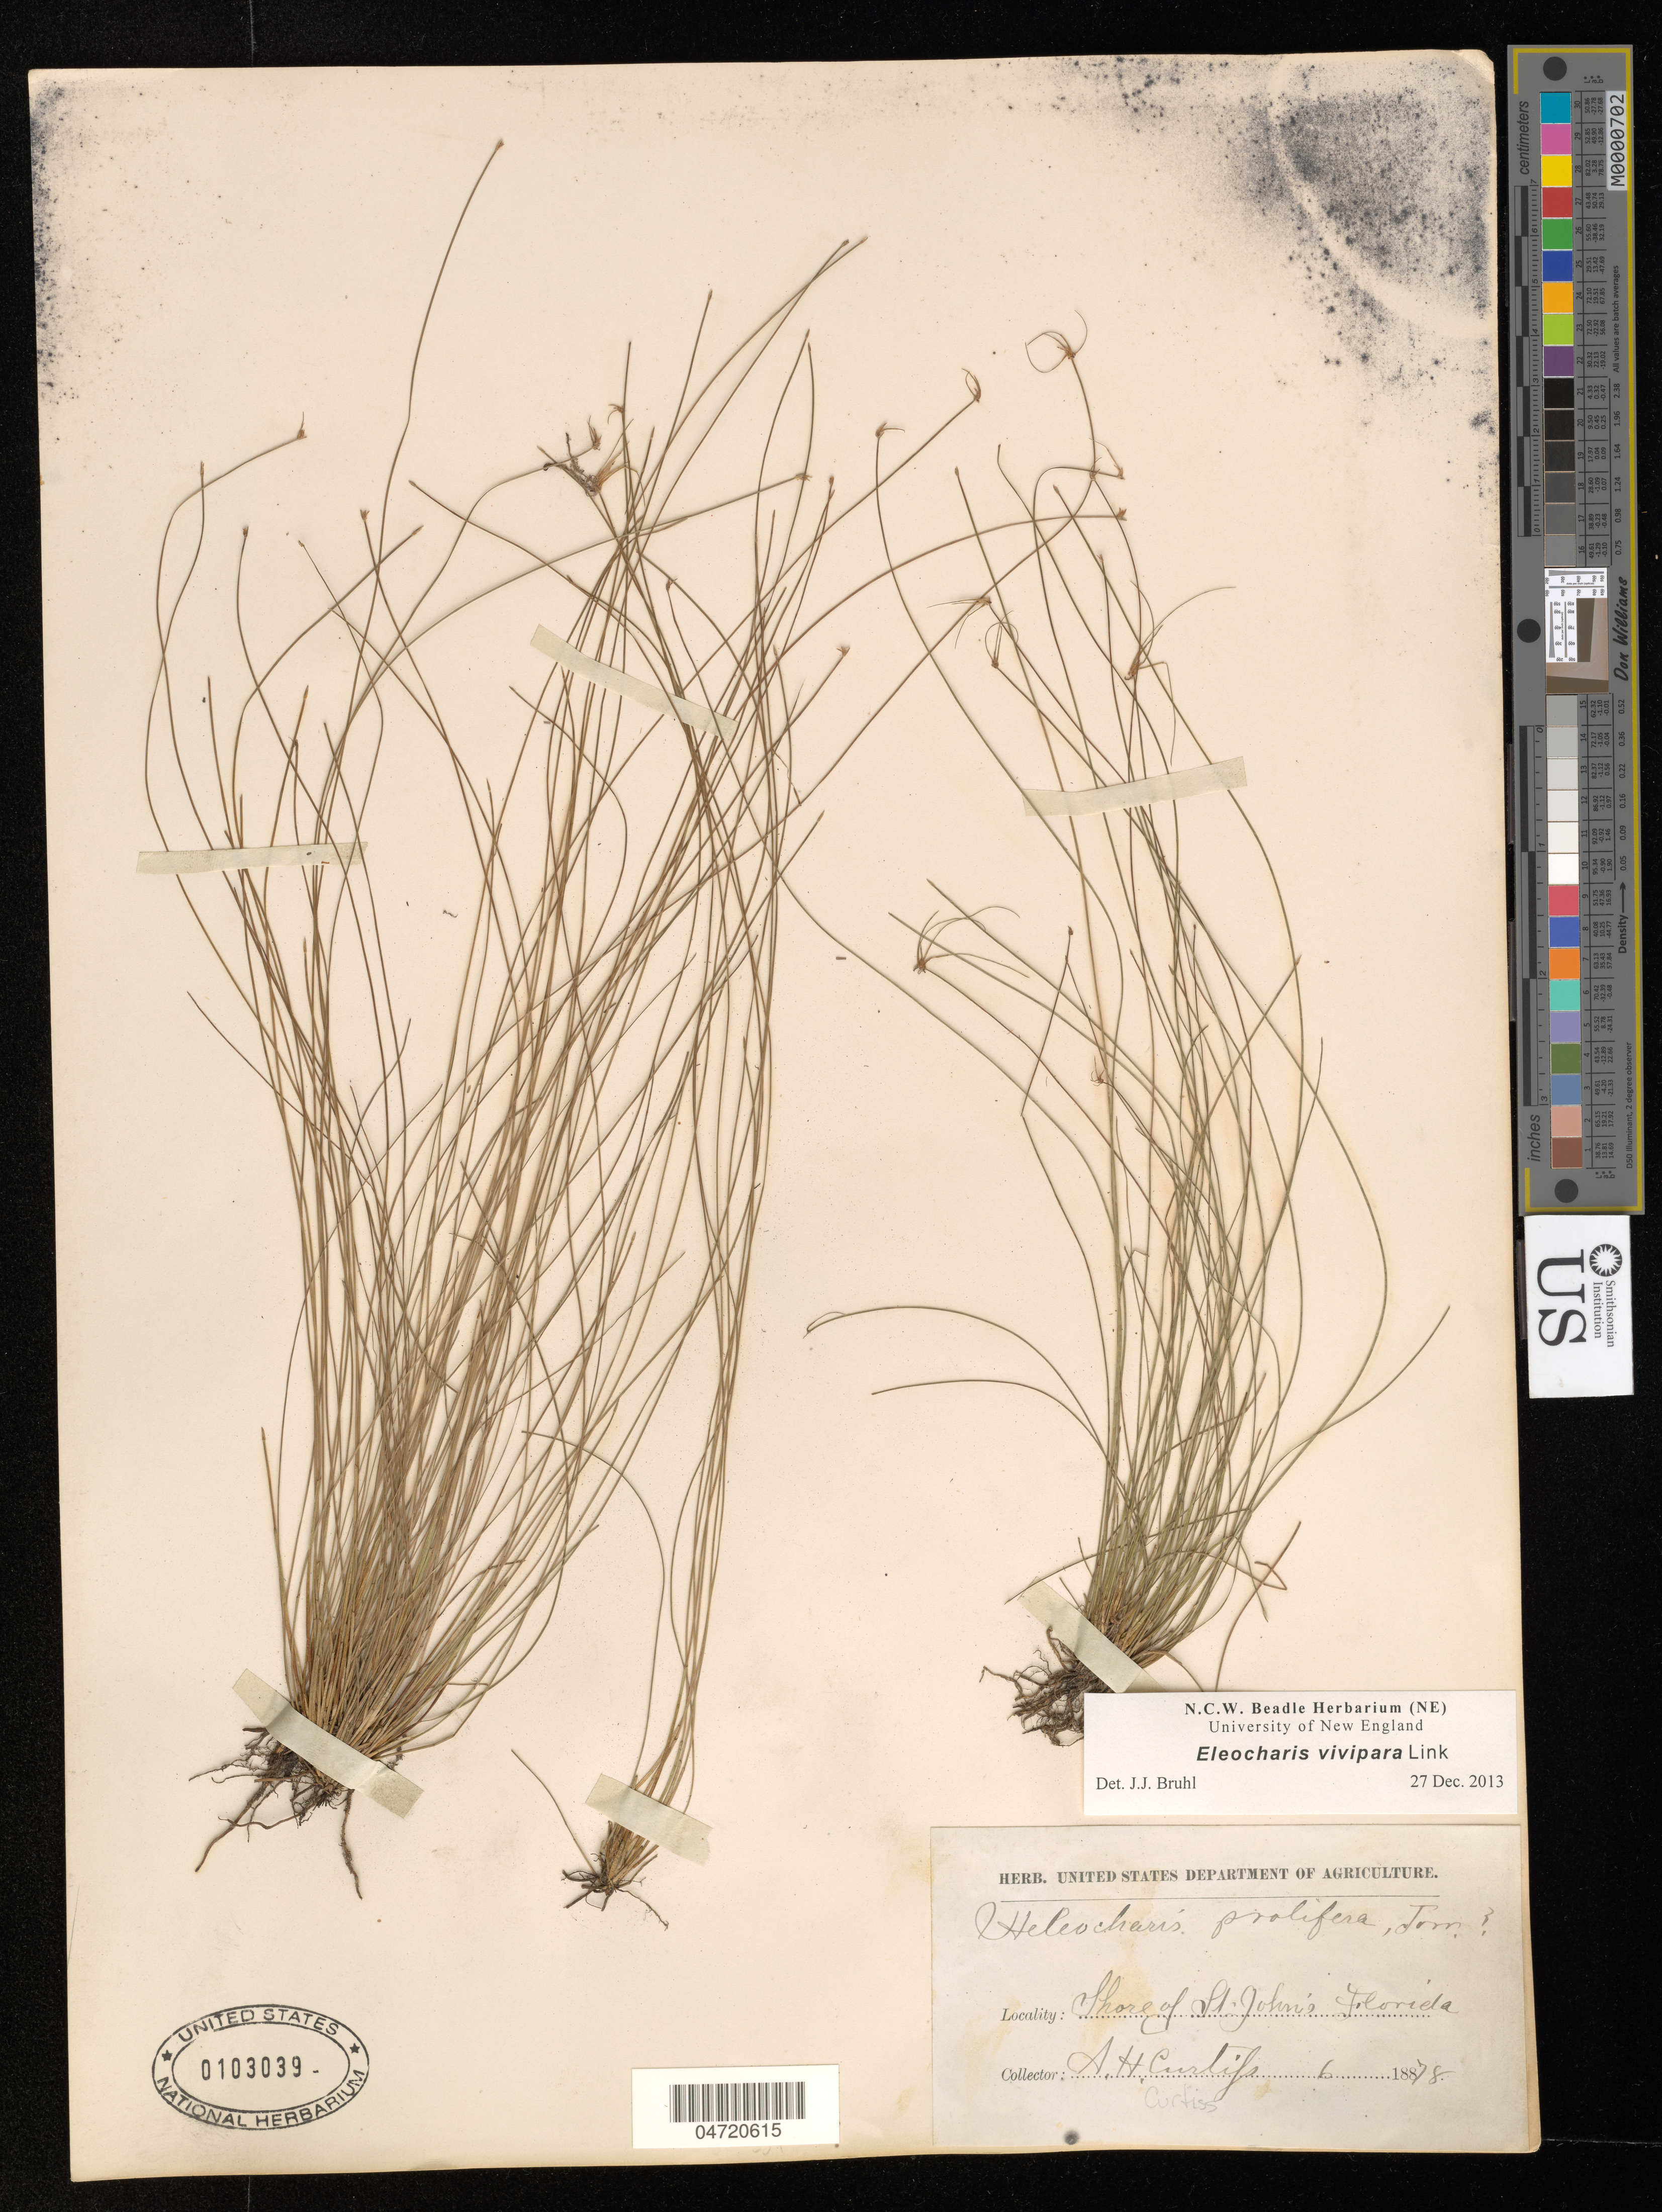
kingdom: Plantae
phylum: Tracheophyta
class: Liliopsida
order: Poales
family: Cyperaceae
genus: Eleocharis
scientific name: Eleocharis vivipara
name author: Link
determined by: Bruhl, J. J., (NE), University of New England (AUSTRALIA)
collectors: A. H. Curtiss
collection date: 1878-06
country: United States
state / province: Florida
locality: Shore of St. John's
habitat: shore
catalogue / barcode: US 103039